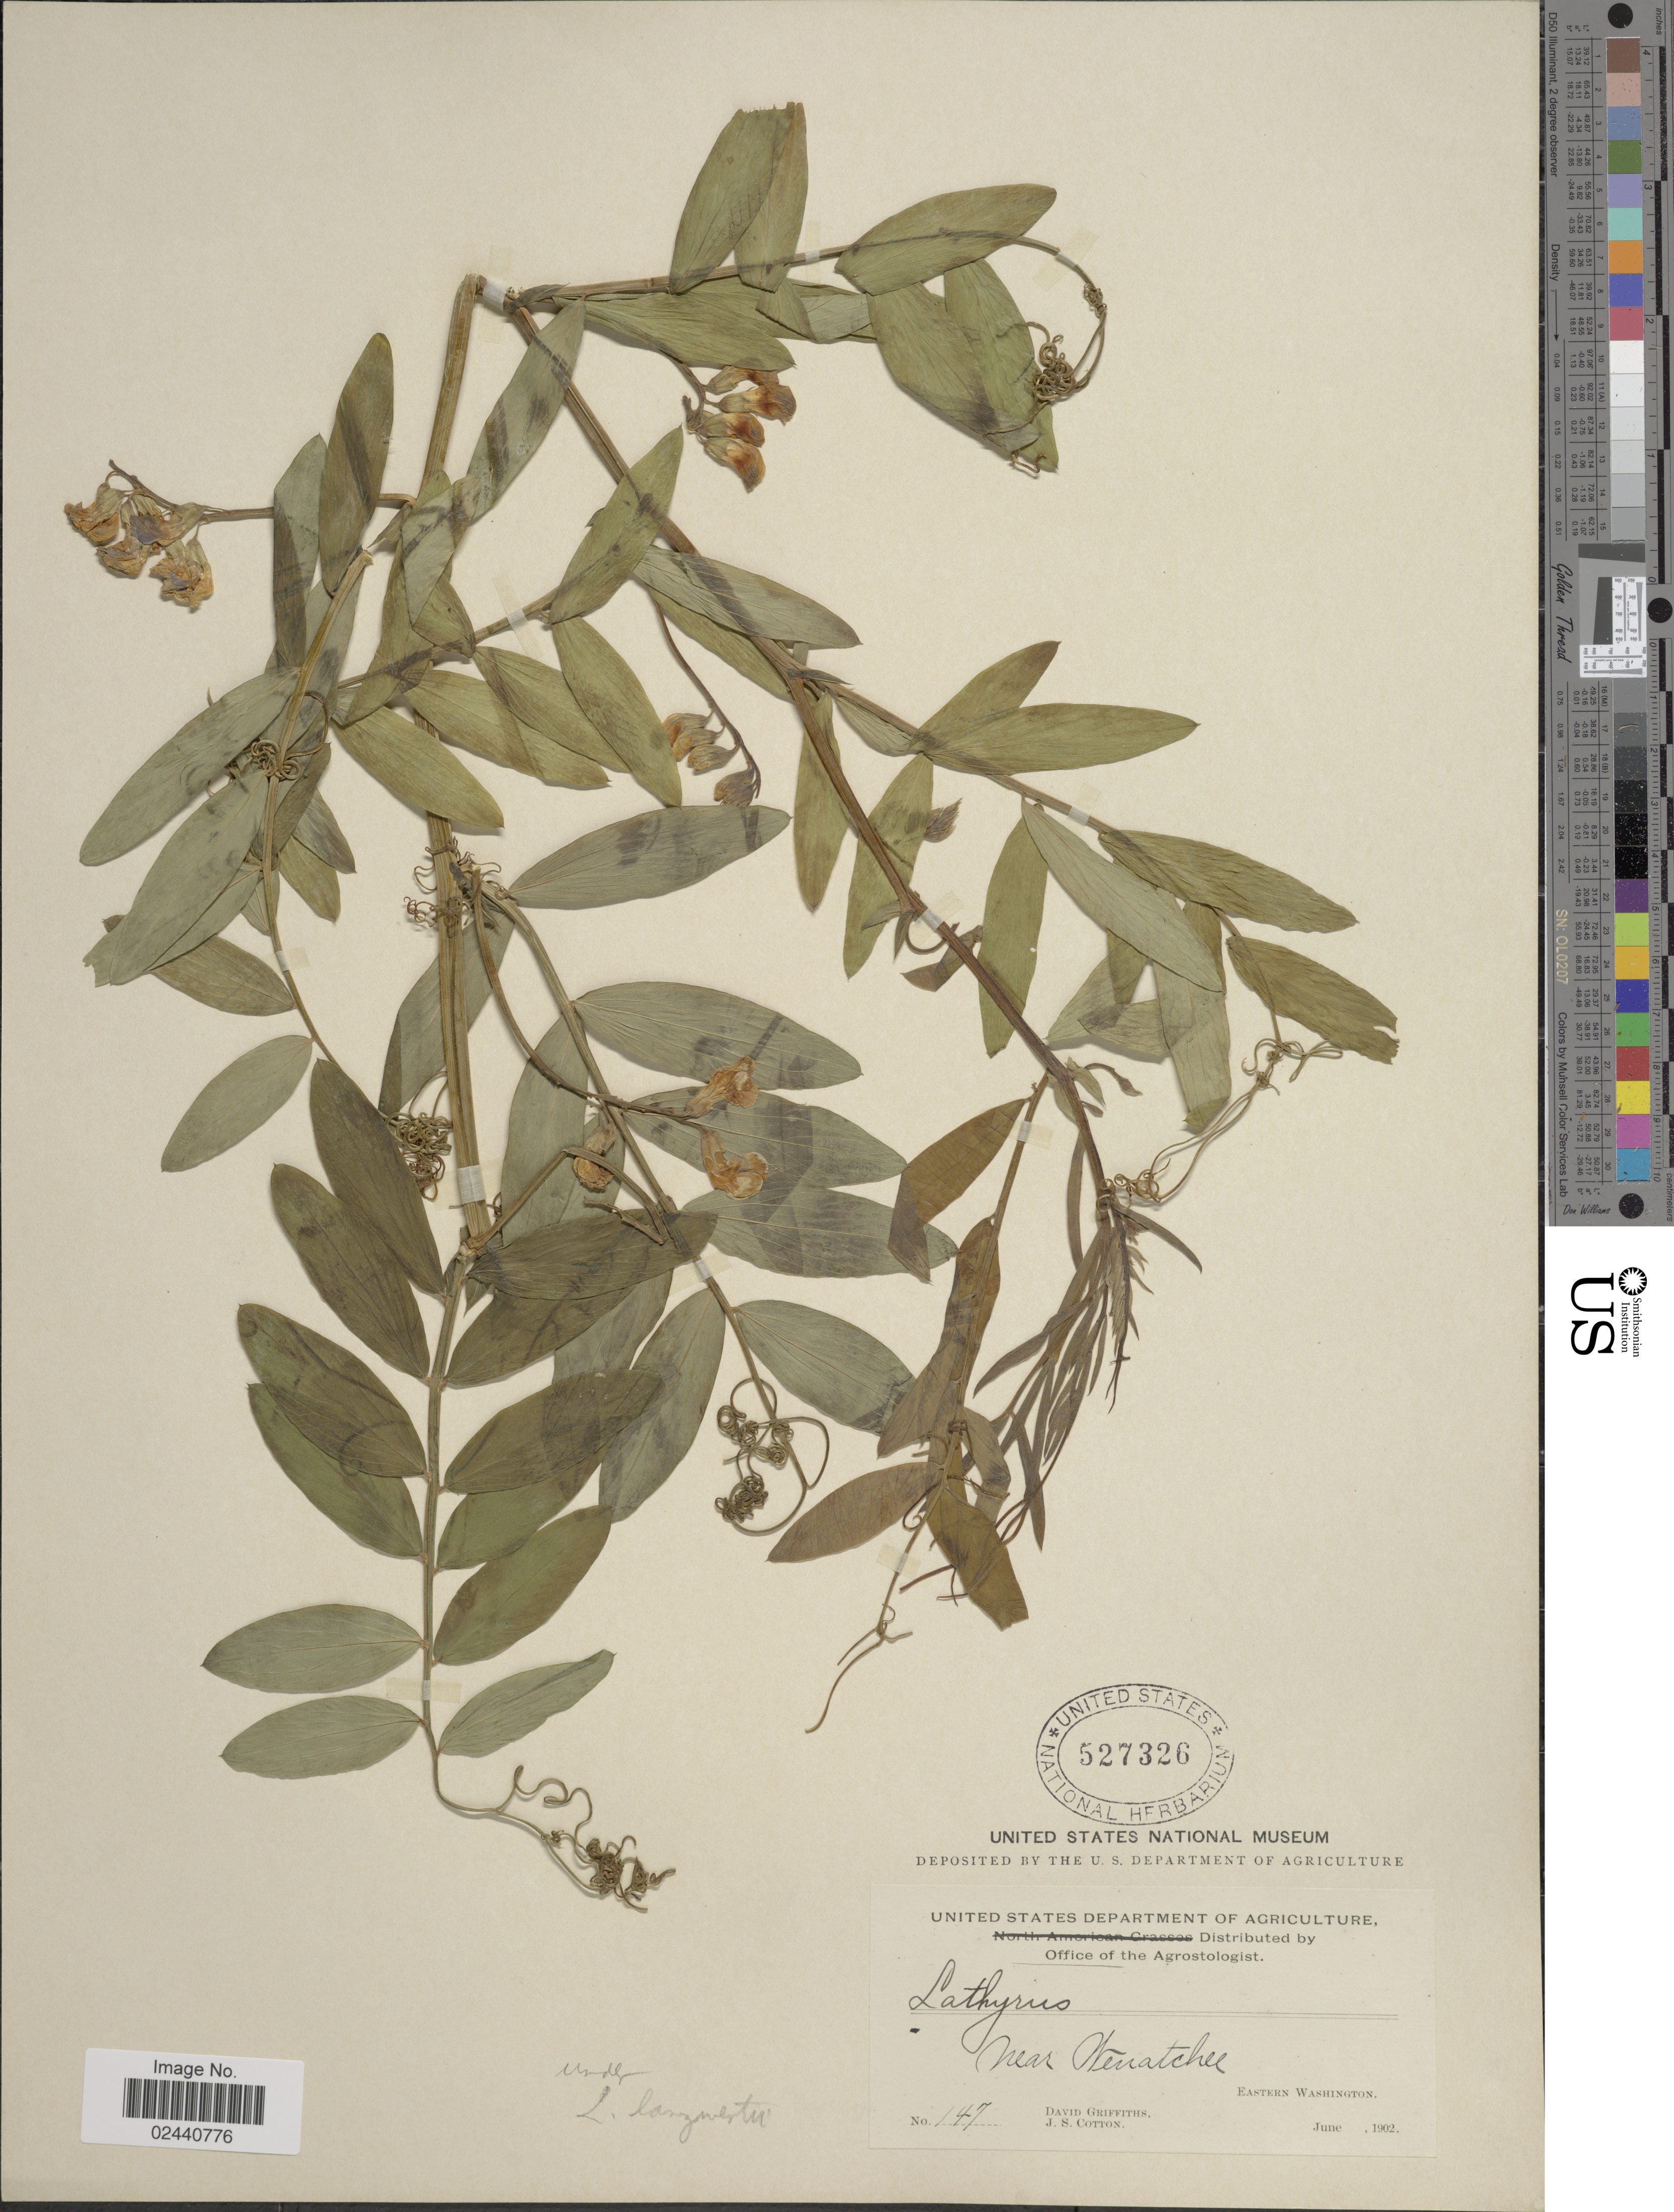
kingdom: Plantae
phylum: Tracheophyta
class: Magnoliopsida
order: Fabales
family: Fabaceae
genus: Lathyrus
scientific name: Lathyrus lanszwertii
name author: Kellogg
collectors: D. Griffiths & J. S. Cotton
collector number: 147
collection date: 1902-06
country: United States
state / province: Washington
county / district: Chelan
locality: Near Wenatchee, Eastern Washington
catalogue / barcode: US 527326